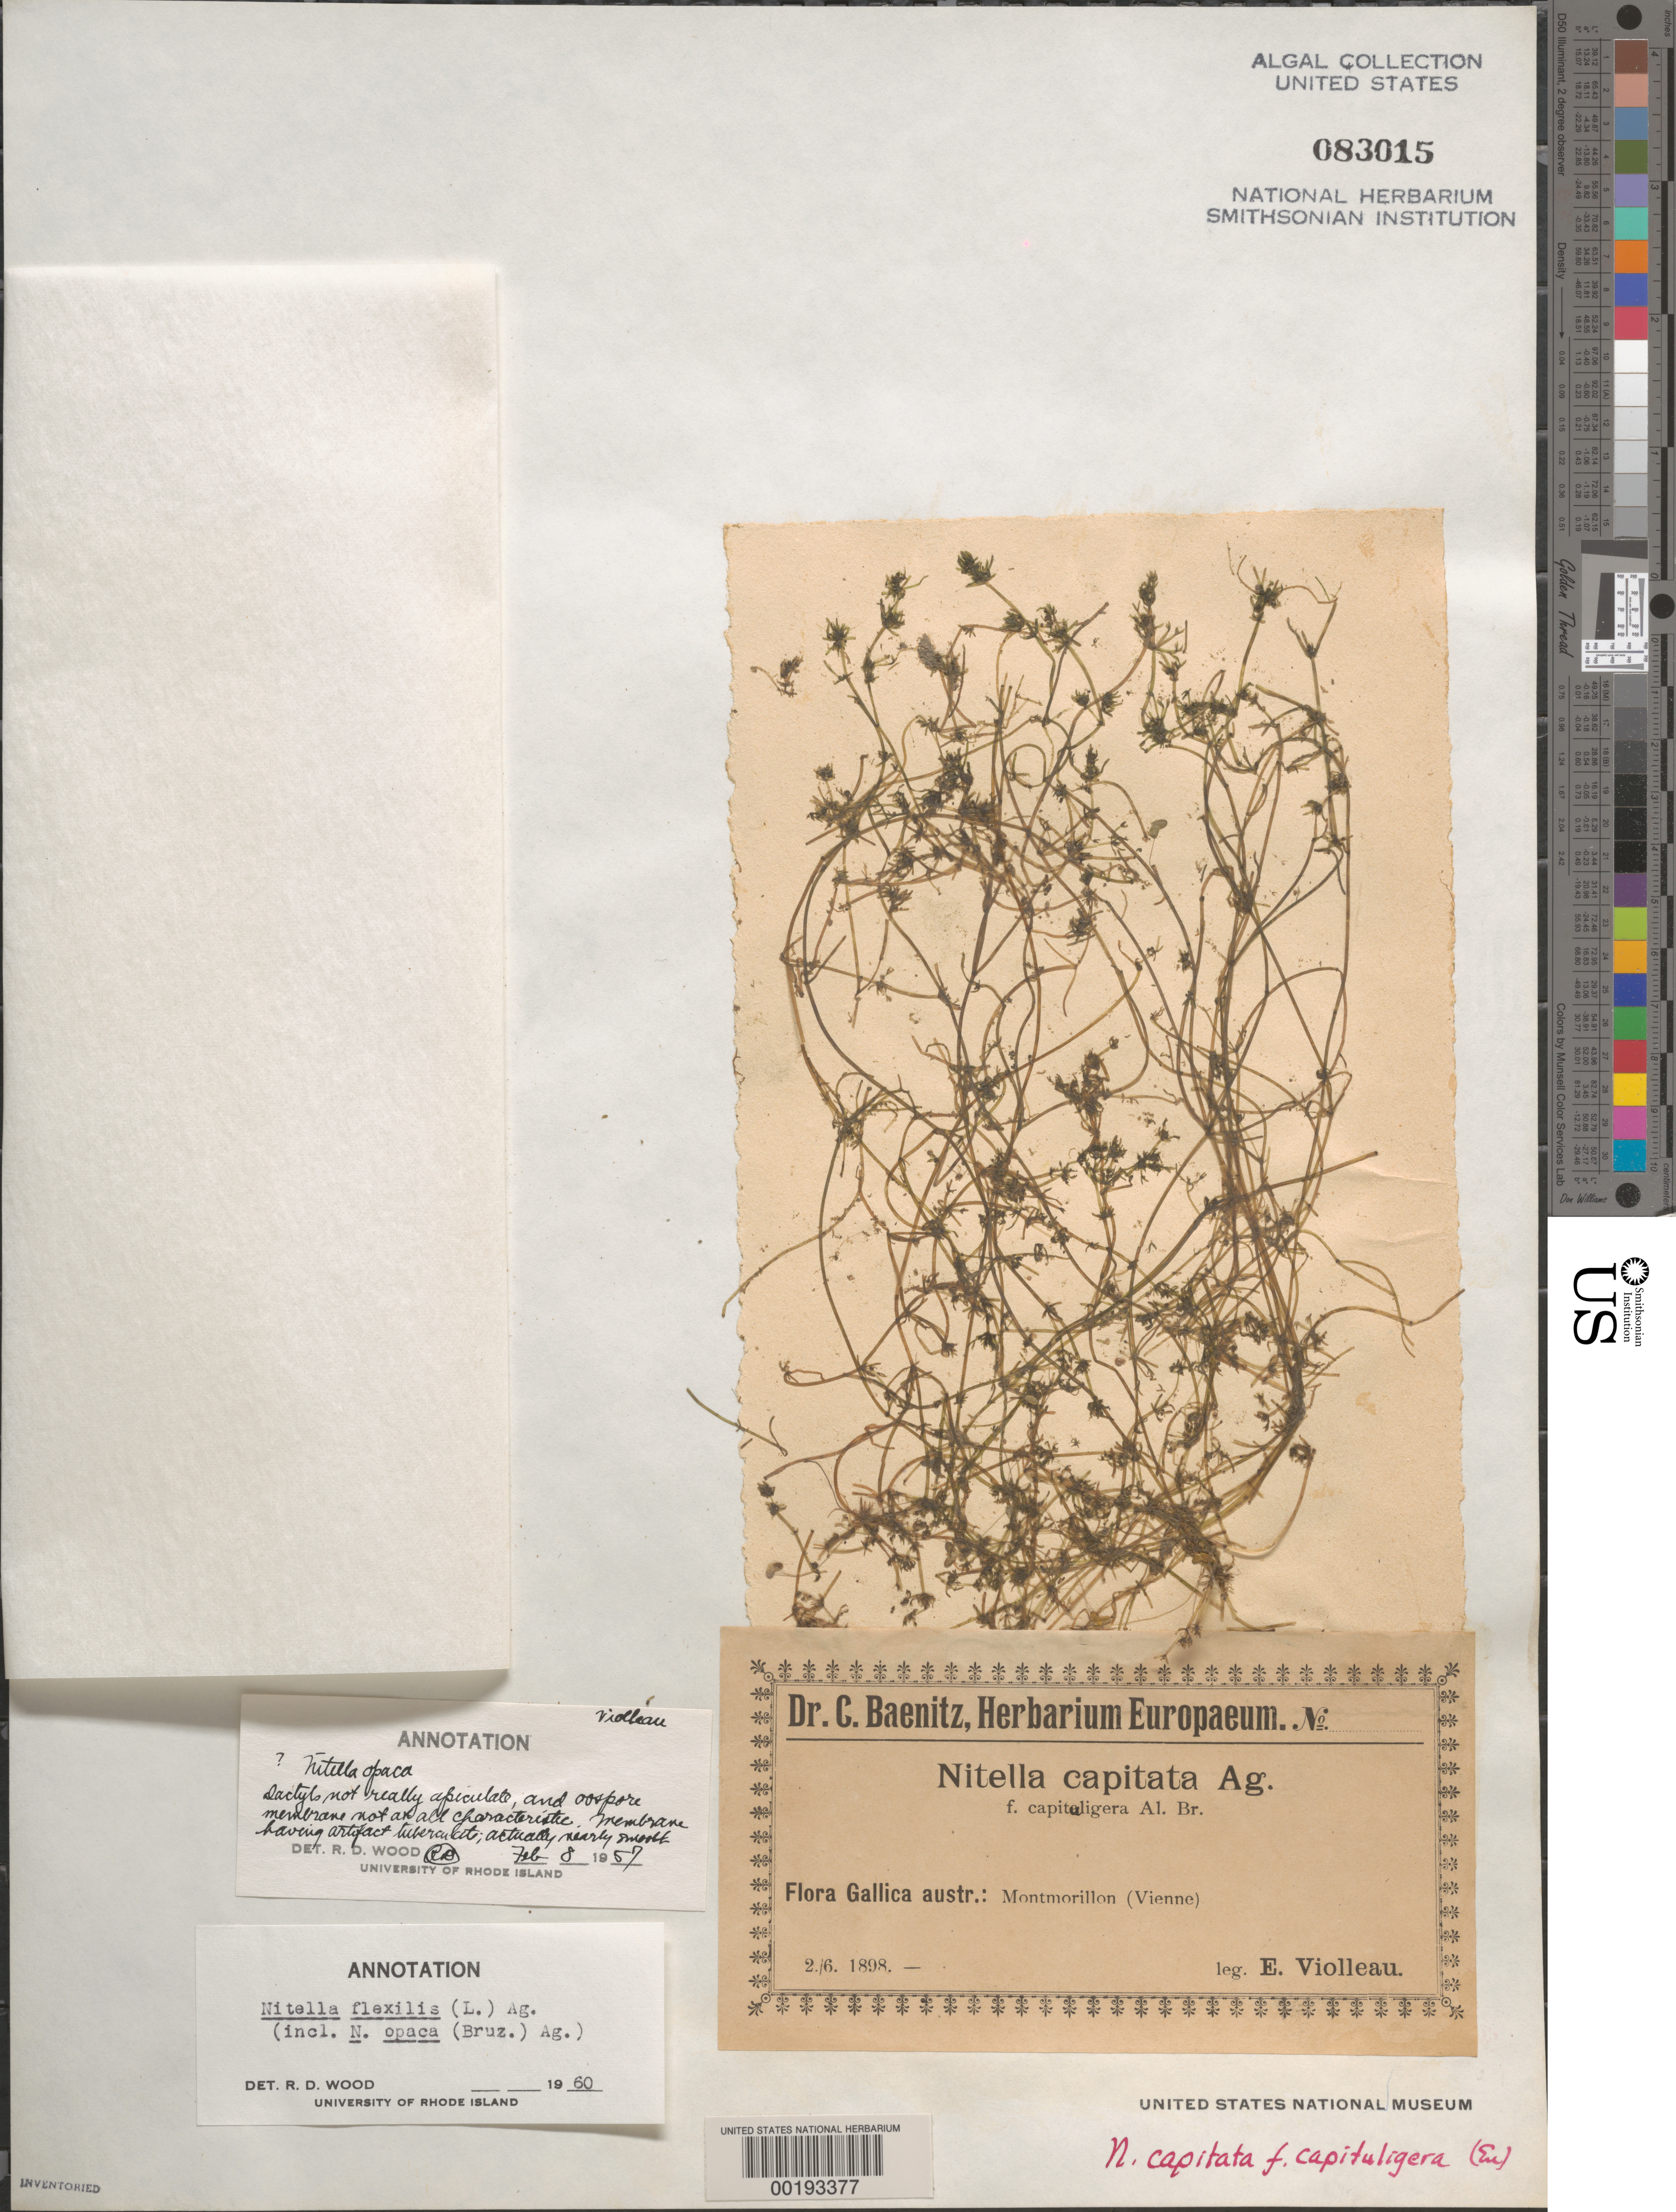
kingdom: Plantae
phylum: Charophyta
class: Charophyceae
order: Charales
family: Characeae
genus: Nitella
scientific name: Nitella flexilis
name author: (L.) C. Agardh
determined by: Wood, R. D.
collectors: E. Violleau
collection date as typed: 02 Jun 1898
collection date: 1898-06-02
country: France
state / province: Nouvelle-Aquitaine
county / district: Vienne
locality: Montmorillon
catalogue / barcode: US 83015